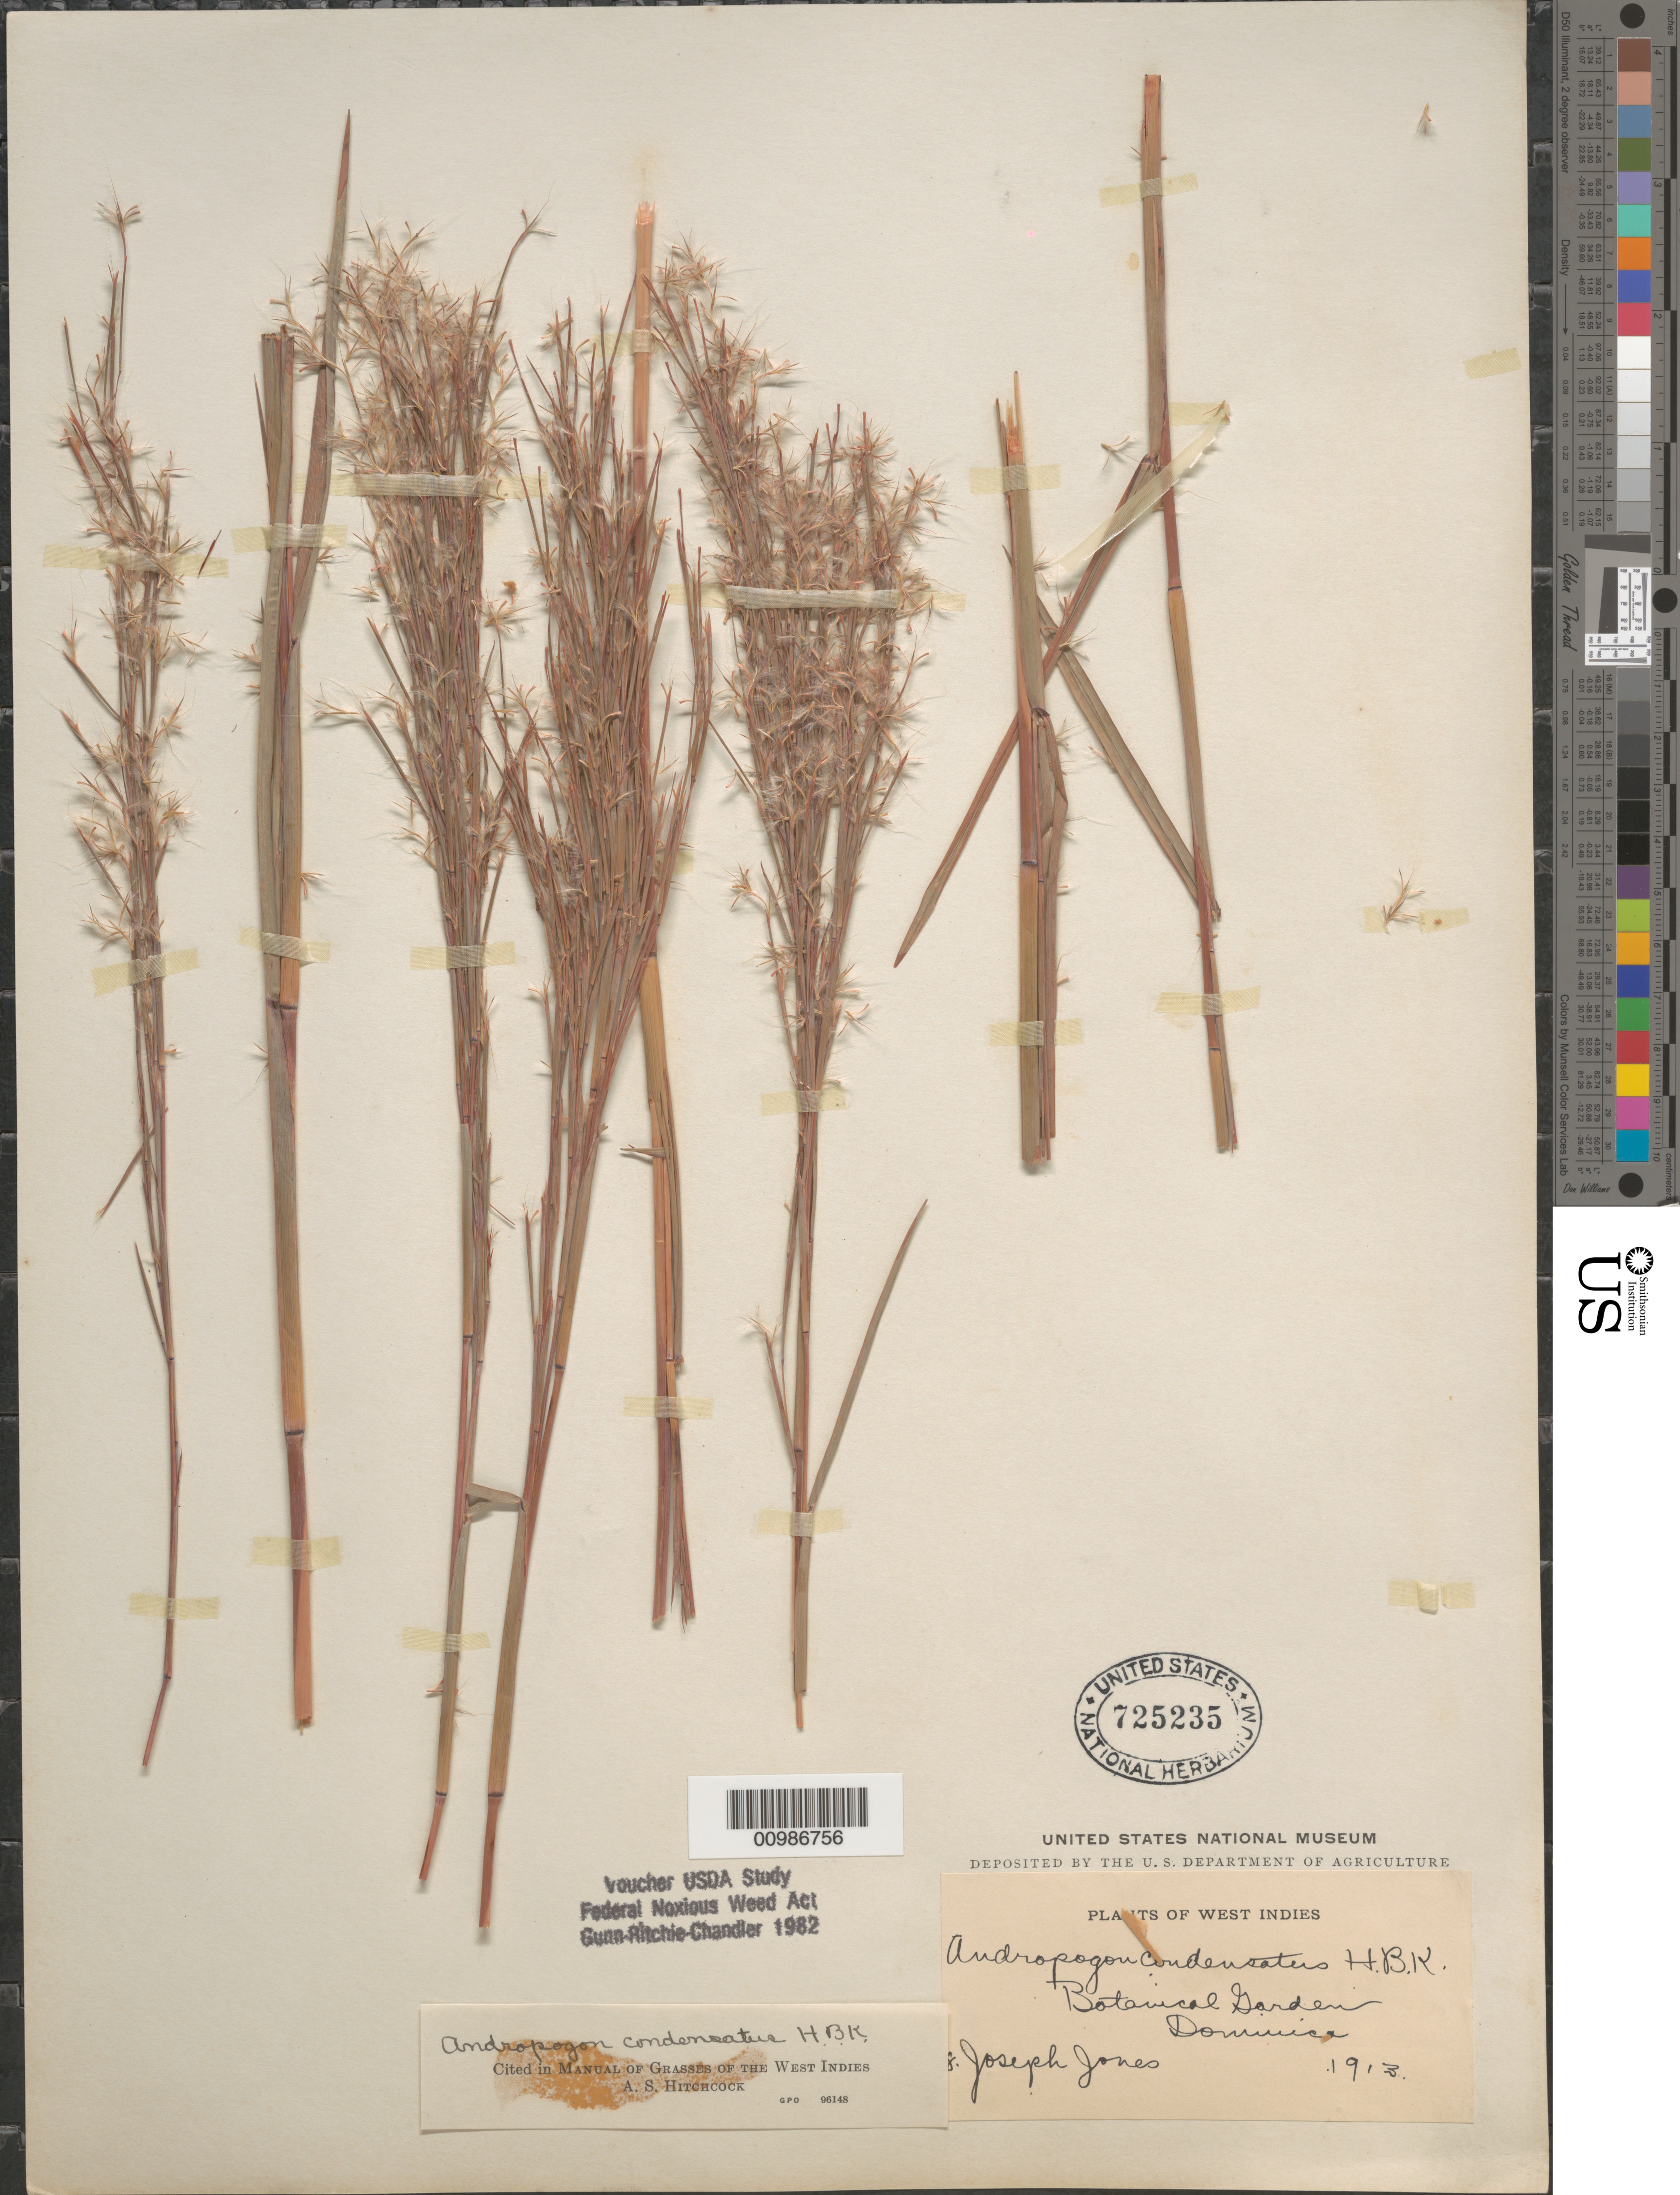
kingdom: Plantae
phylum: Tracheophyta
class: Liliopsida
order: Poales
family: Poaceae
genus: Andropogon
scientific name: Andropogon condensatus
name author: Kunth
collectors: J. Jones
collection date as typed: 1913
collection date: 1913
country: Dominica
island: Dominica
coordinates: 0 N, 0 E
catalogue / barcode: US 725235